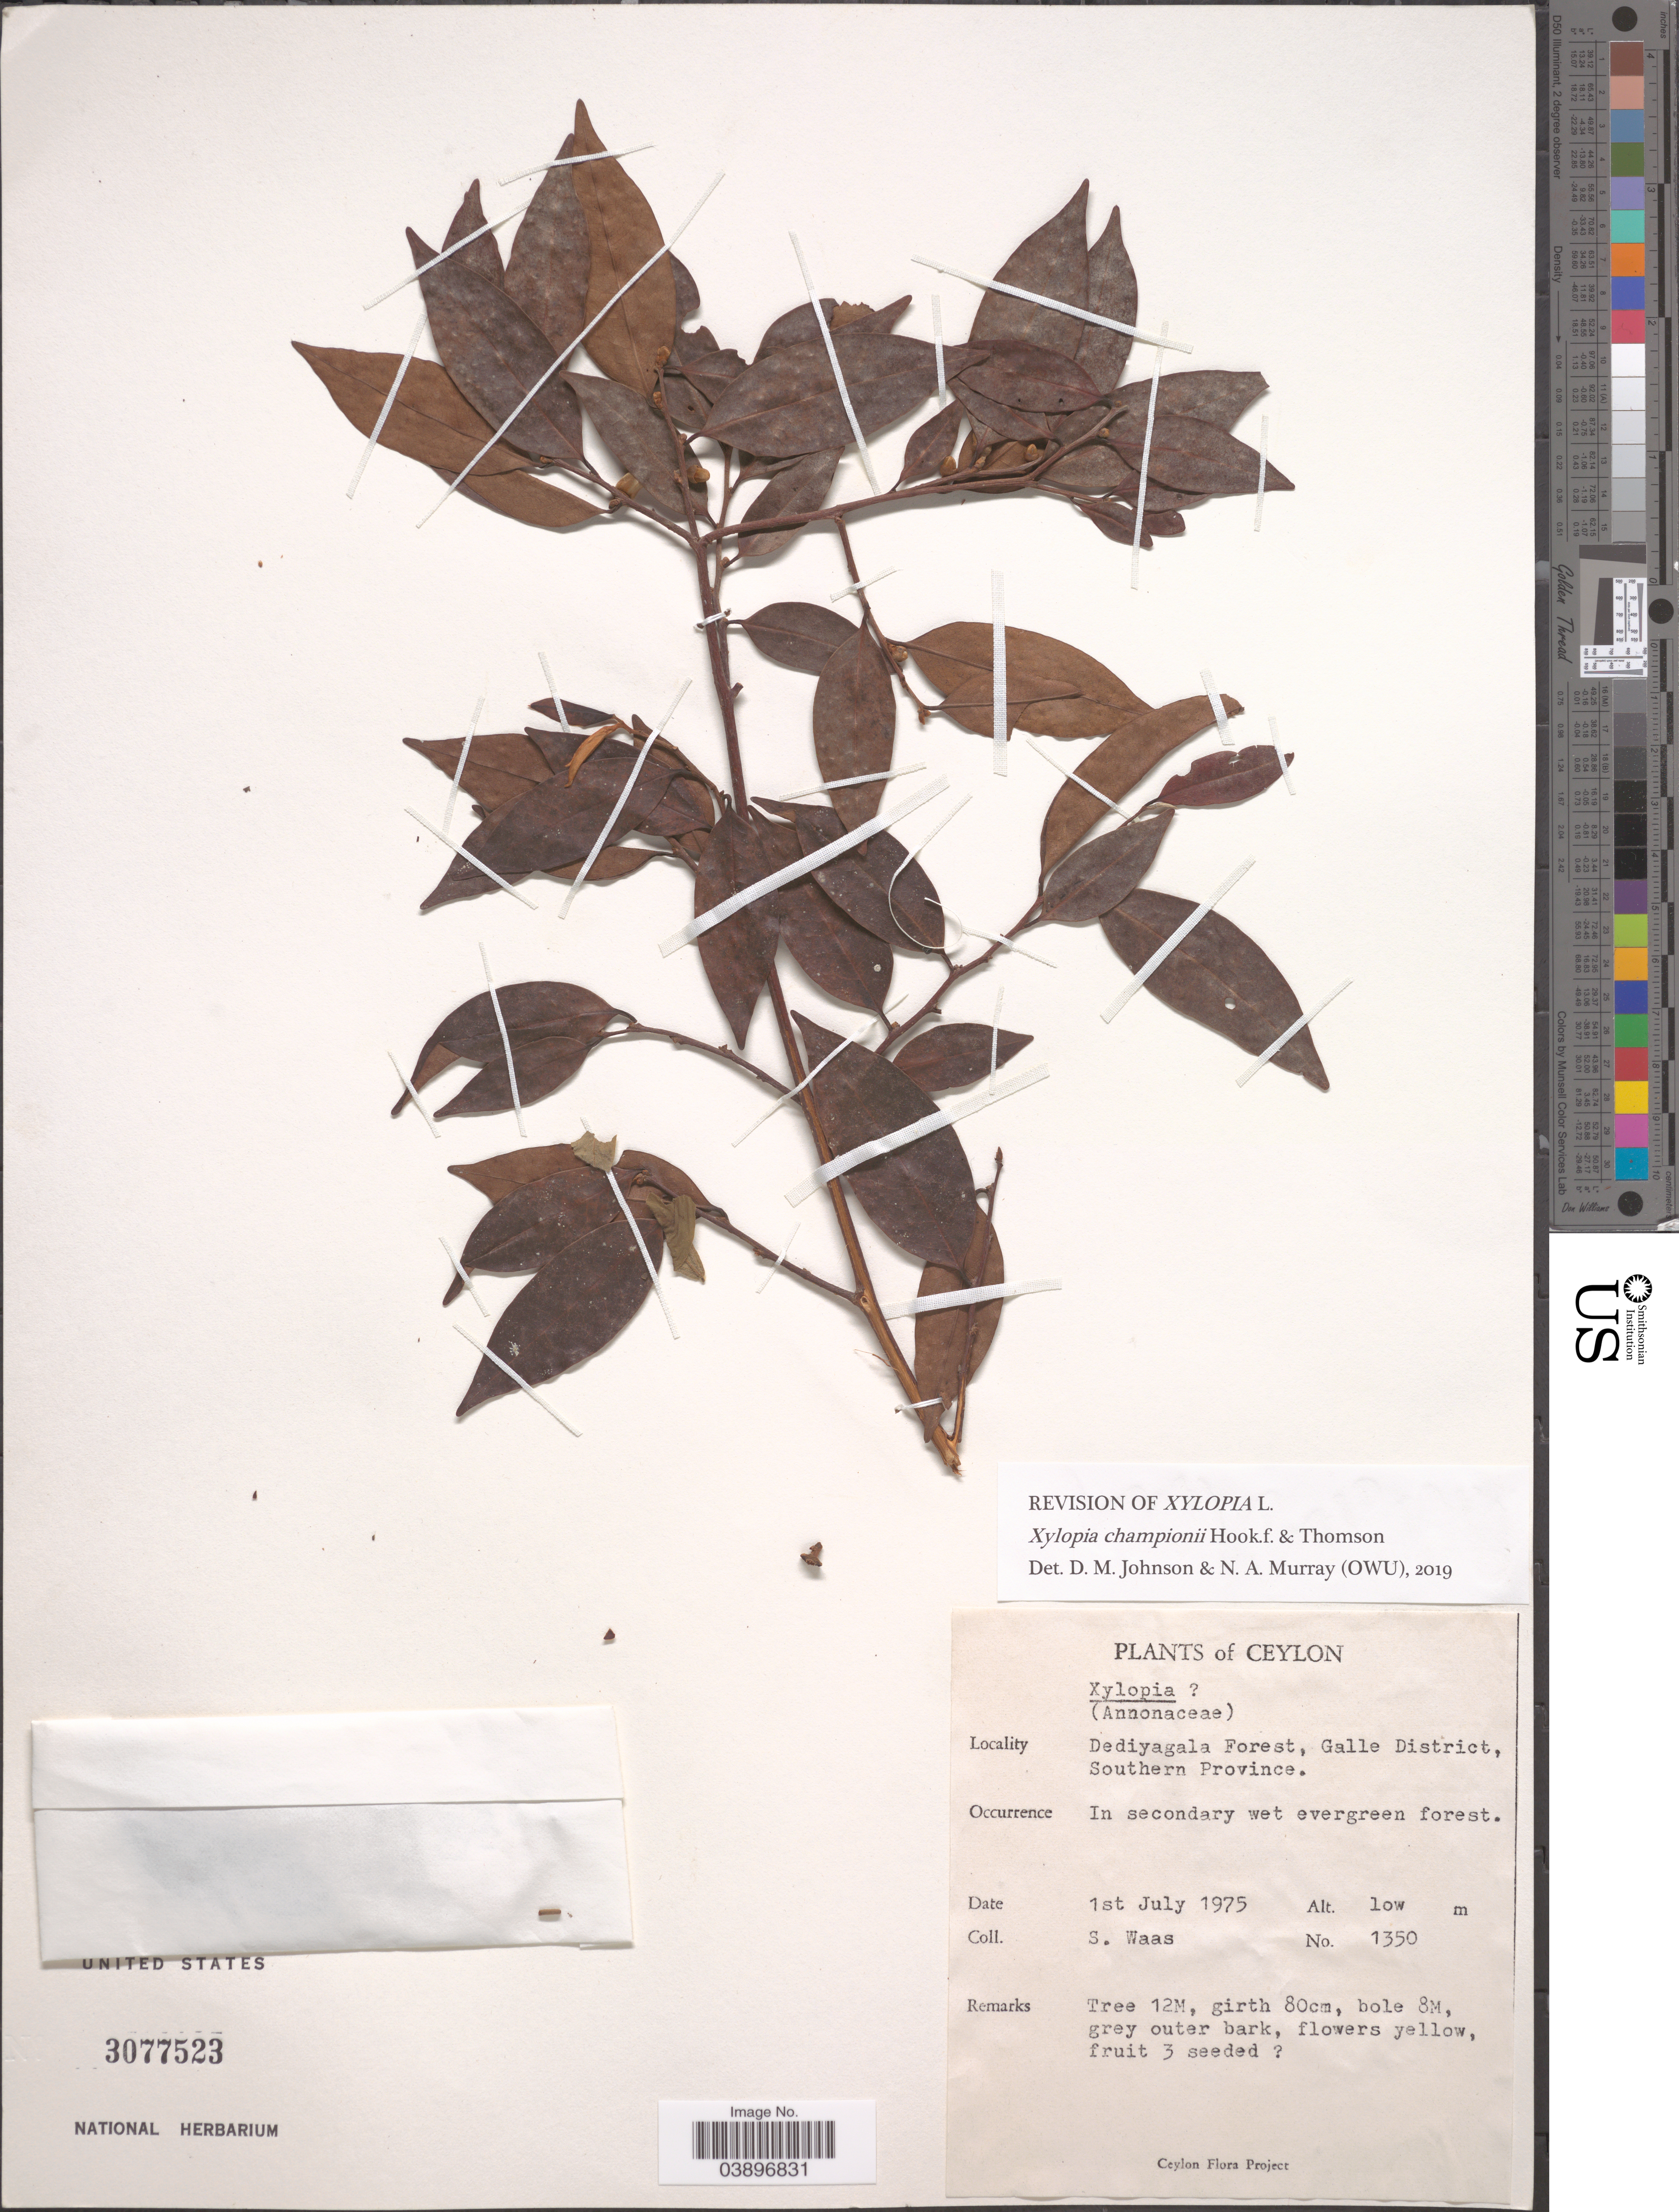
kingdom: Plantae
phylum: Tracheophyta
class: Magnoliopsida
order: Magnoliales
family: Annonaceae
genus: Xylopia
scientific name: Xylopia championii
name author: Hook. f. & Thomson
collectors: S. Waas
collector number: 1350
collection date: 1975-07-01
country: Sri Lanka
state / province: Southern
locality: Ceylon. Dediyagala Forest, Galle District.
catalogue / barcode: US 3077523